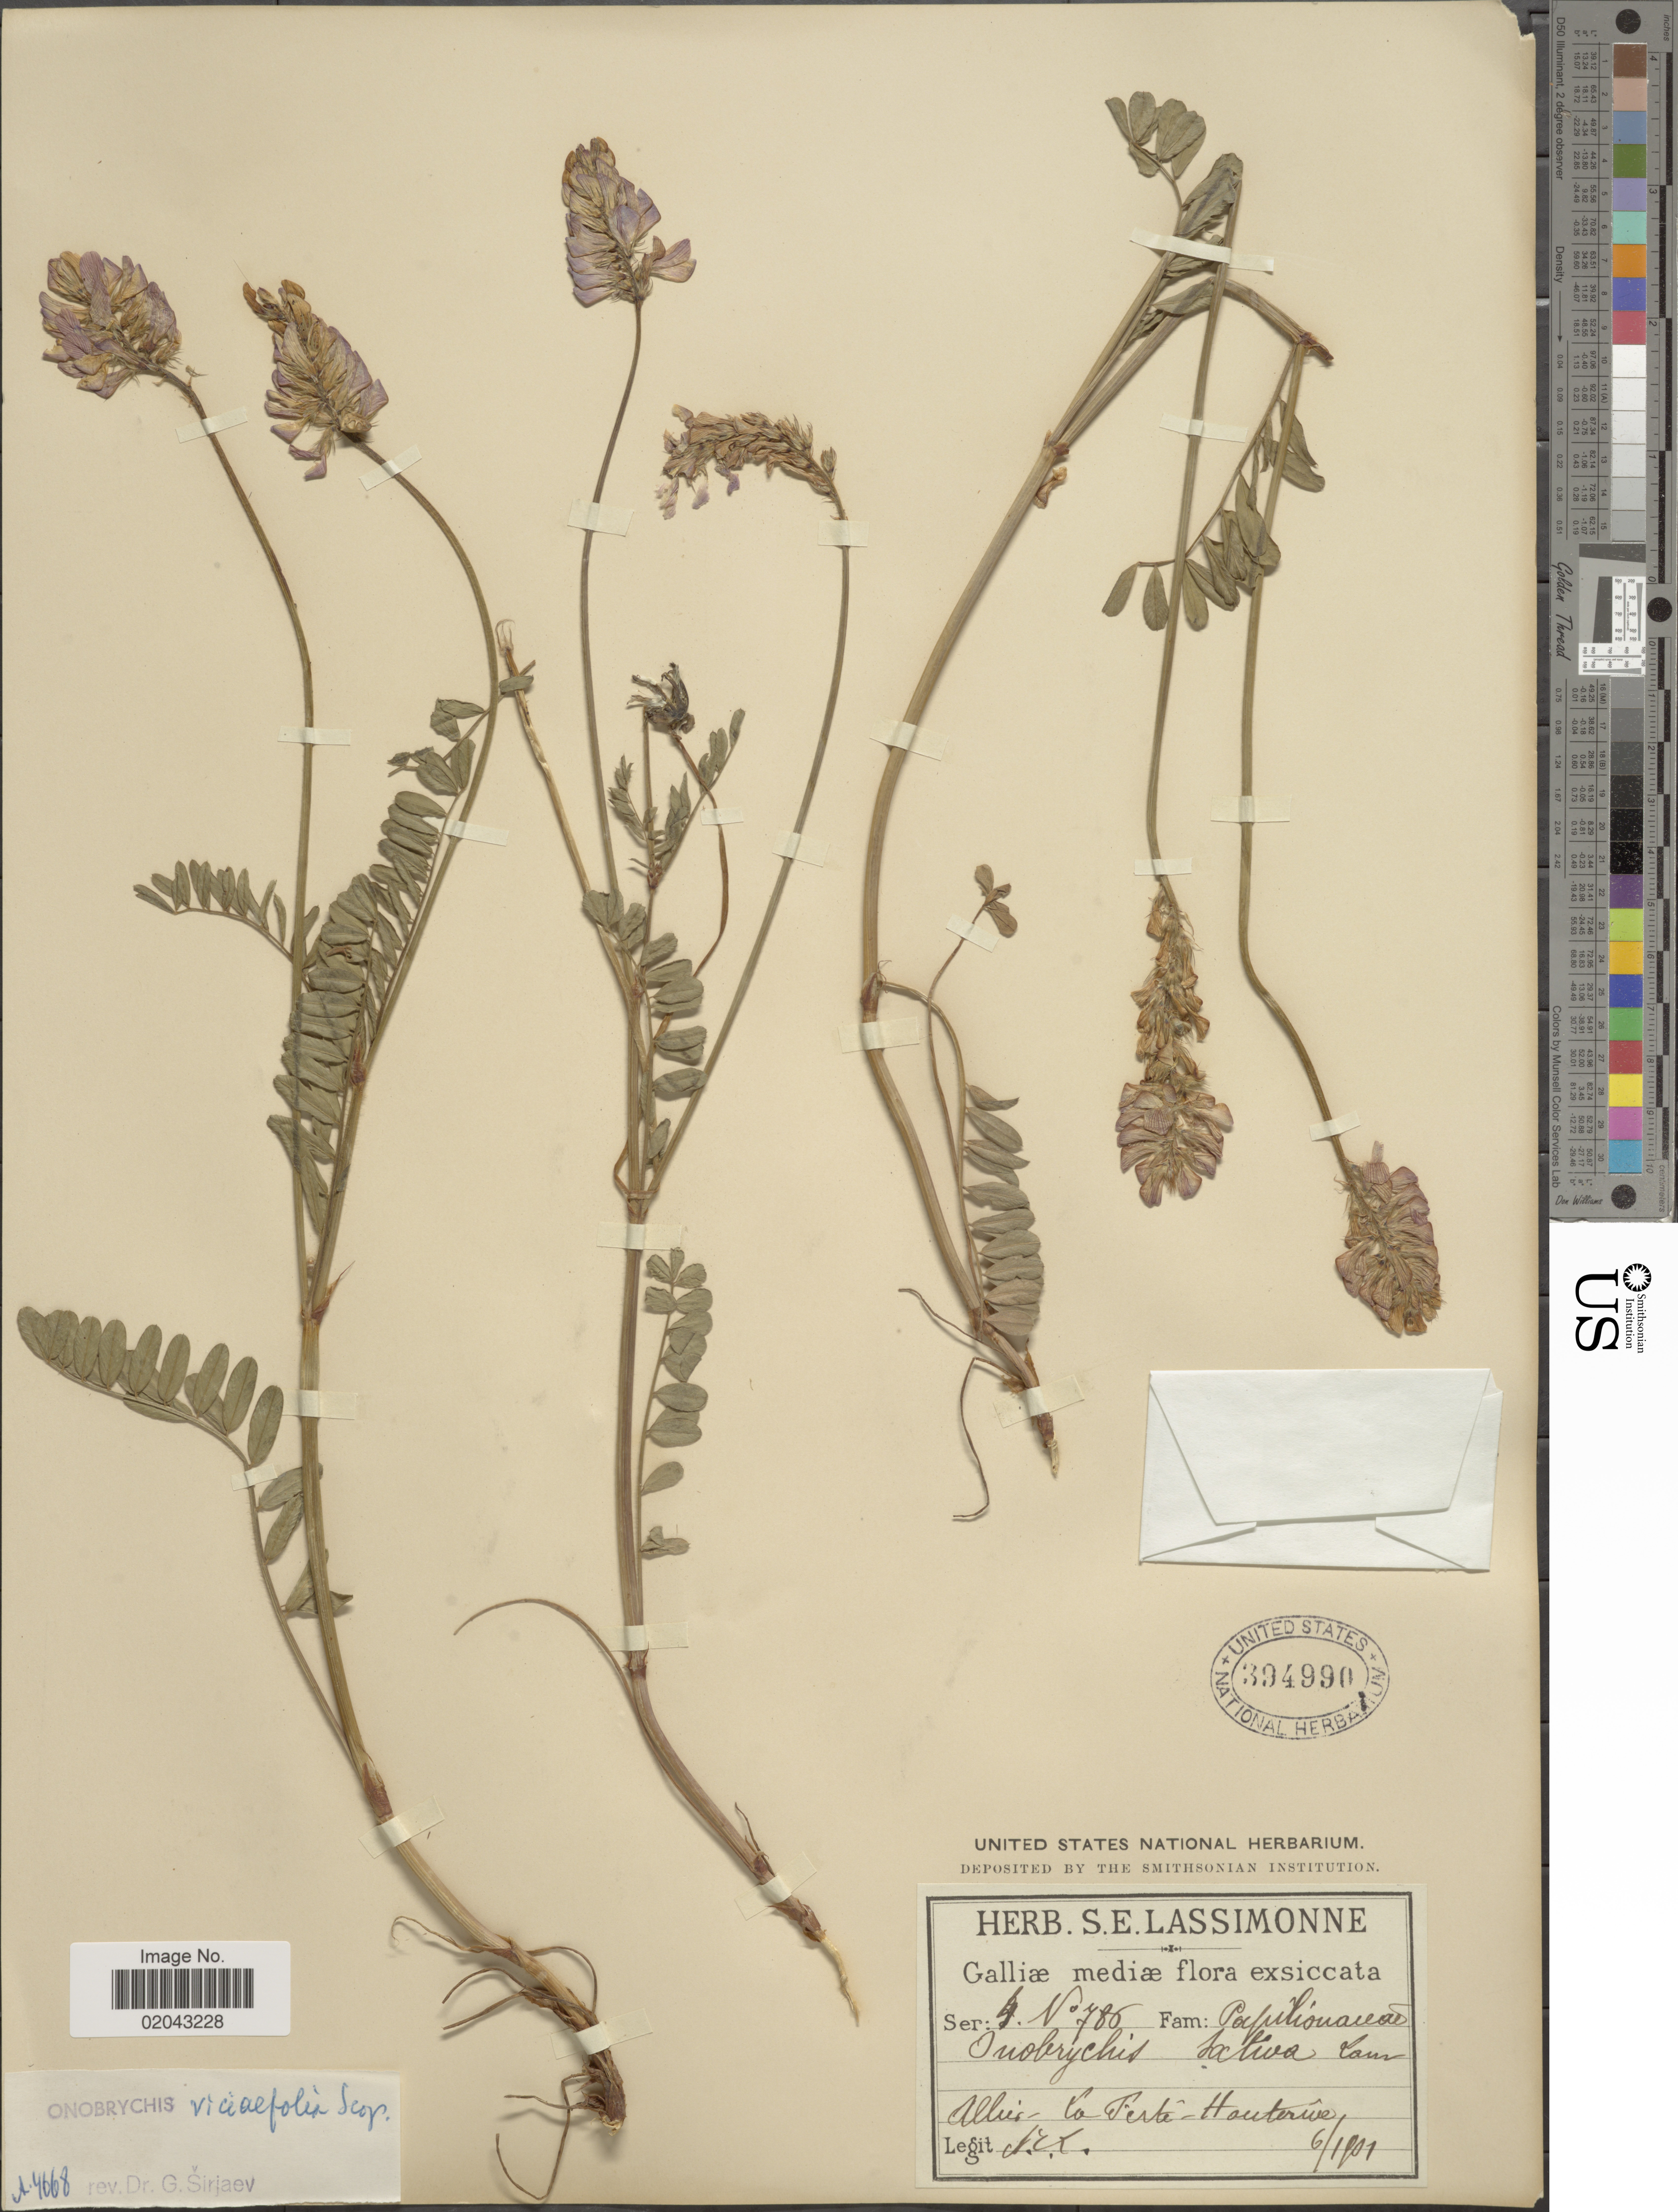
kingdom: Plantae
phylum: Tracheophyta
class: Magnoliopsida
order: Fabales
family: Fabaceae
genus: Onobrychis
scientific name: Onobrychis viciaefolia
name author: Trautv.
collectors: S. Lassimonne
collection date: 1901-06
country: France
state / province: Auvergne-Rhône-Alpes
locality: Allier - La Ferté-Hauterive. Galliæ [France].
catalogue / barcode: US 394990